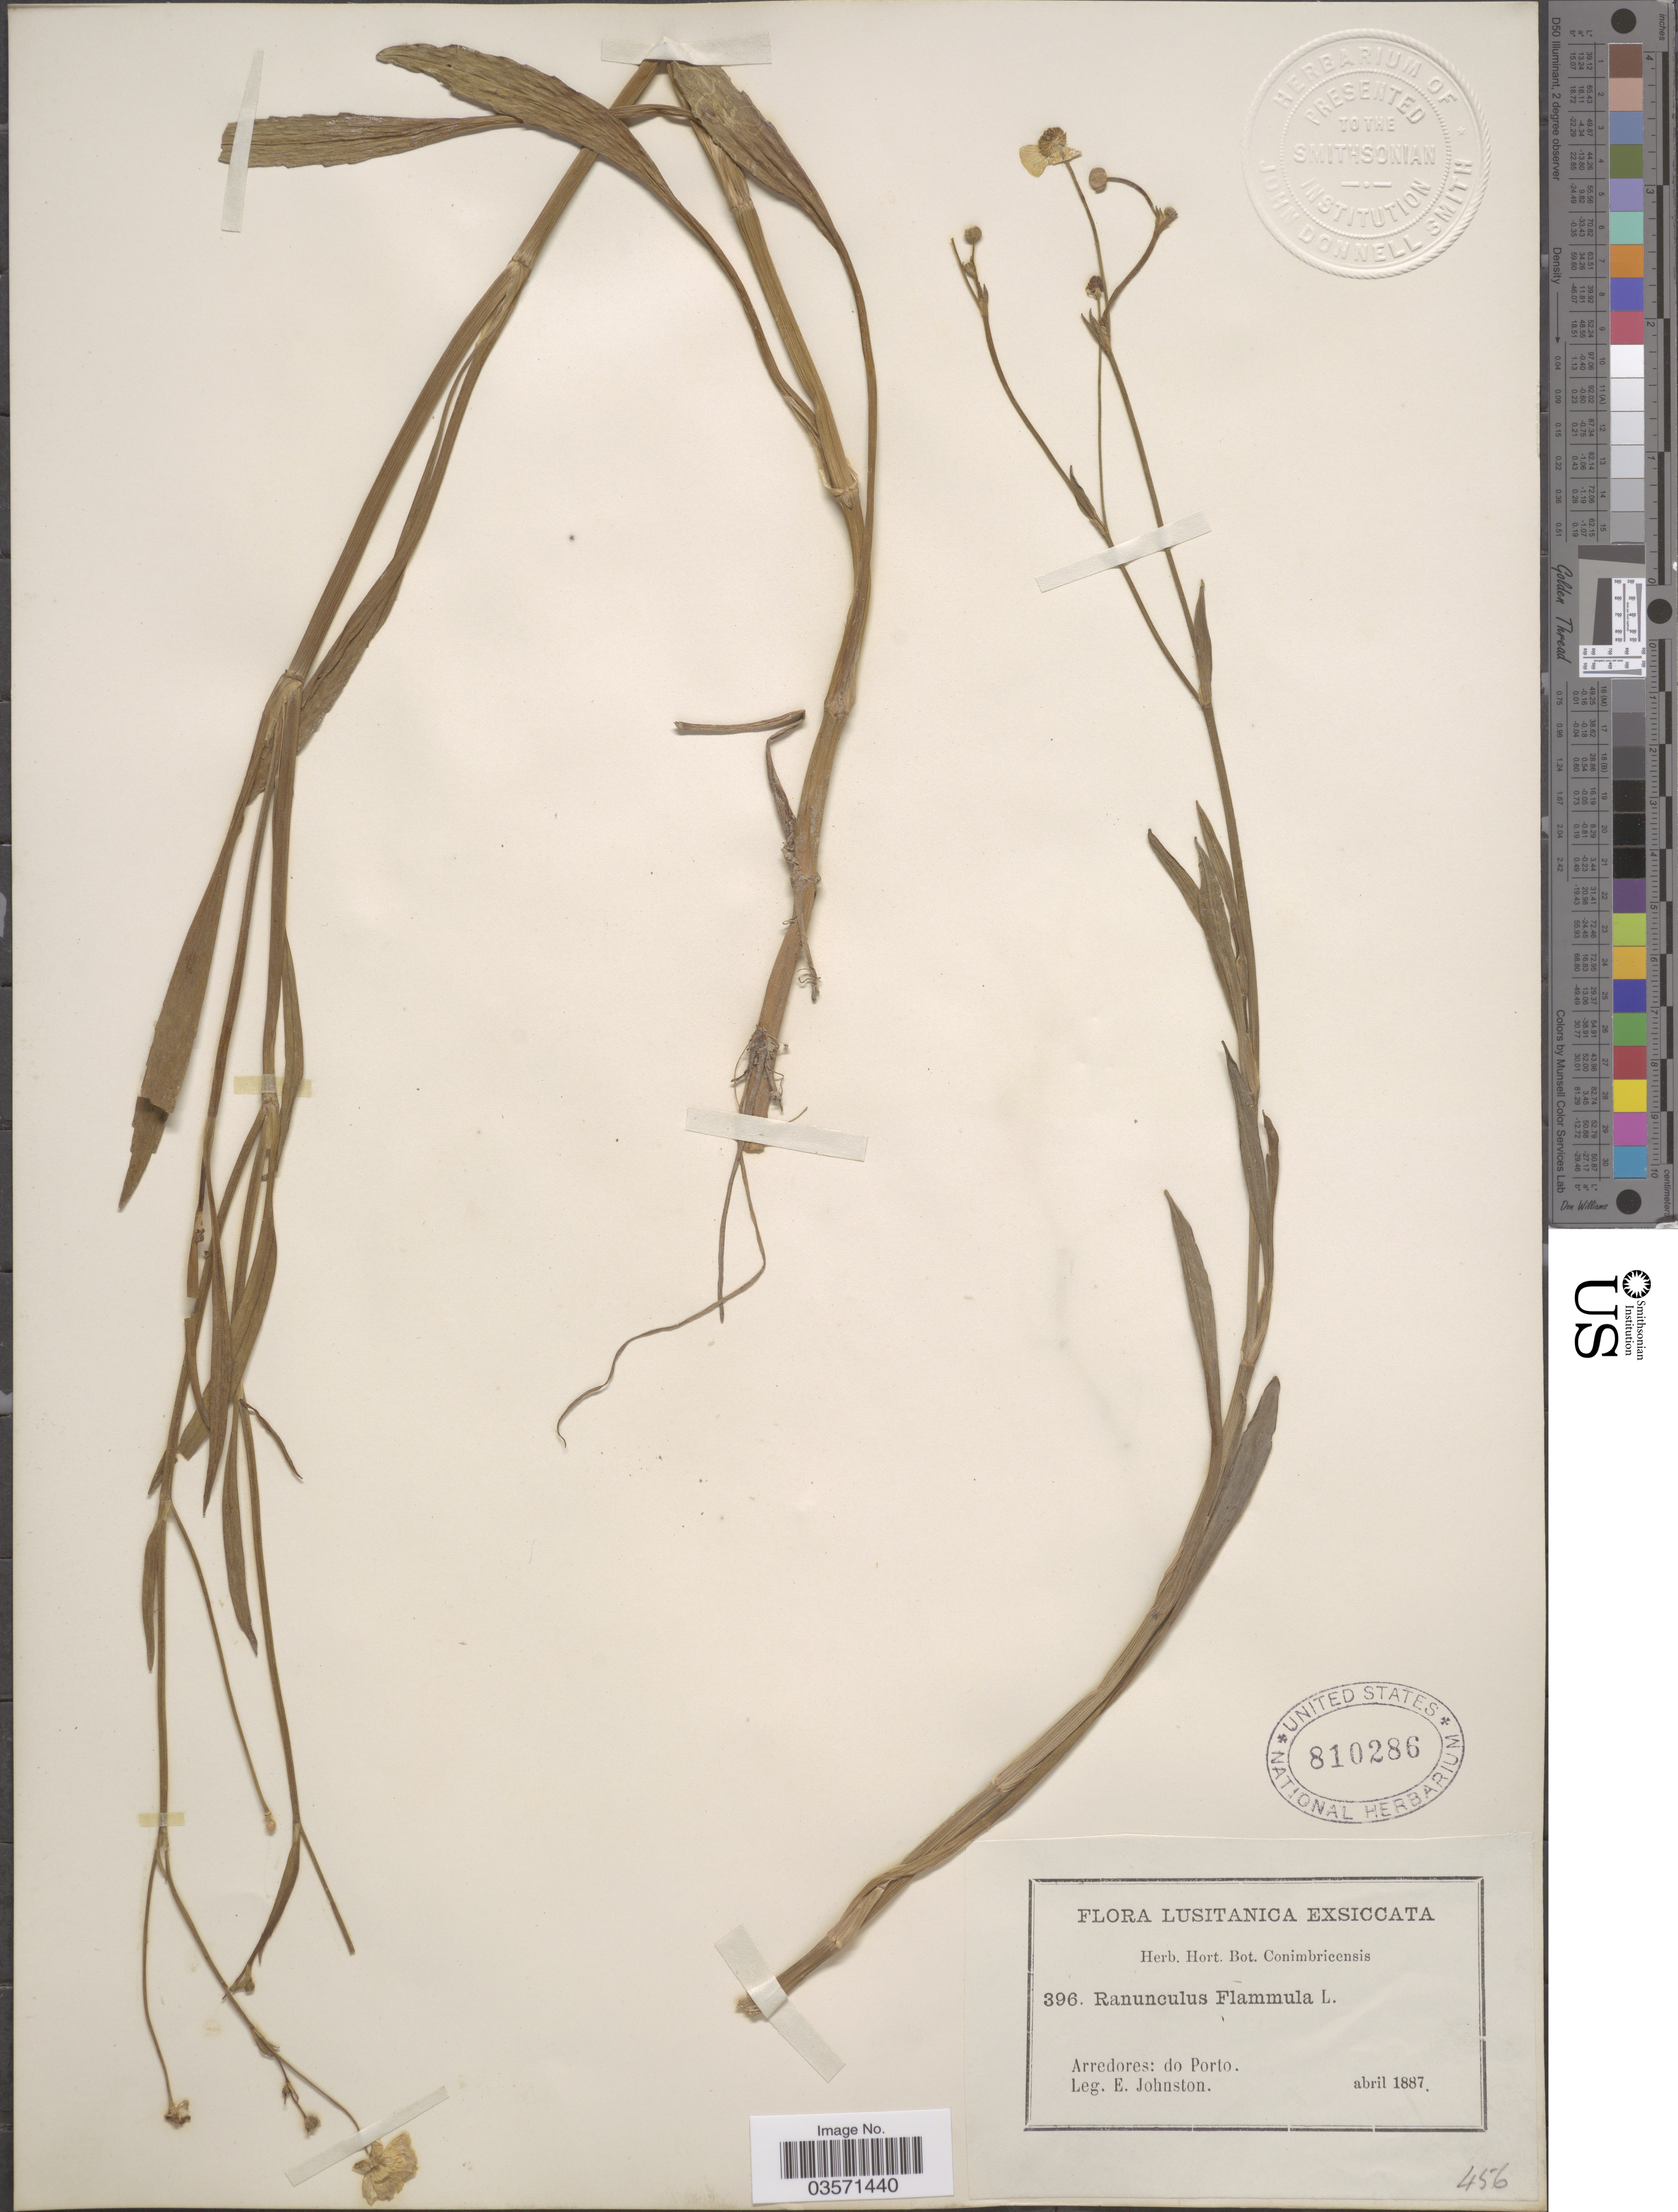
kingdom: Plantae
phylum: Tracheophyta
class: Magnoliopsida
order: Ranunculales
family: Ranunculaceae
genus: Ranunculus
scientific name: Ranunculus flammula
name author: L.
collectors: E. Johnston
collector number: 396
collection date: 1887-04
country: Portugal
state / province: Porto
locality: Lusitanica. Arredores: do Porto.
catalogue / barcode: US 810286